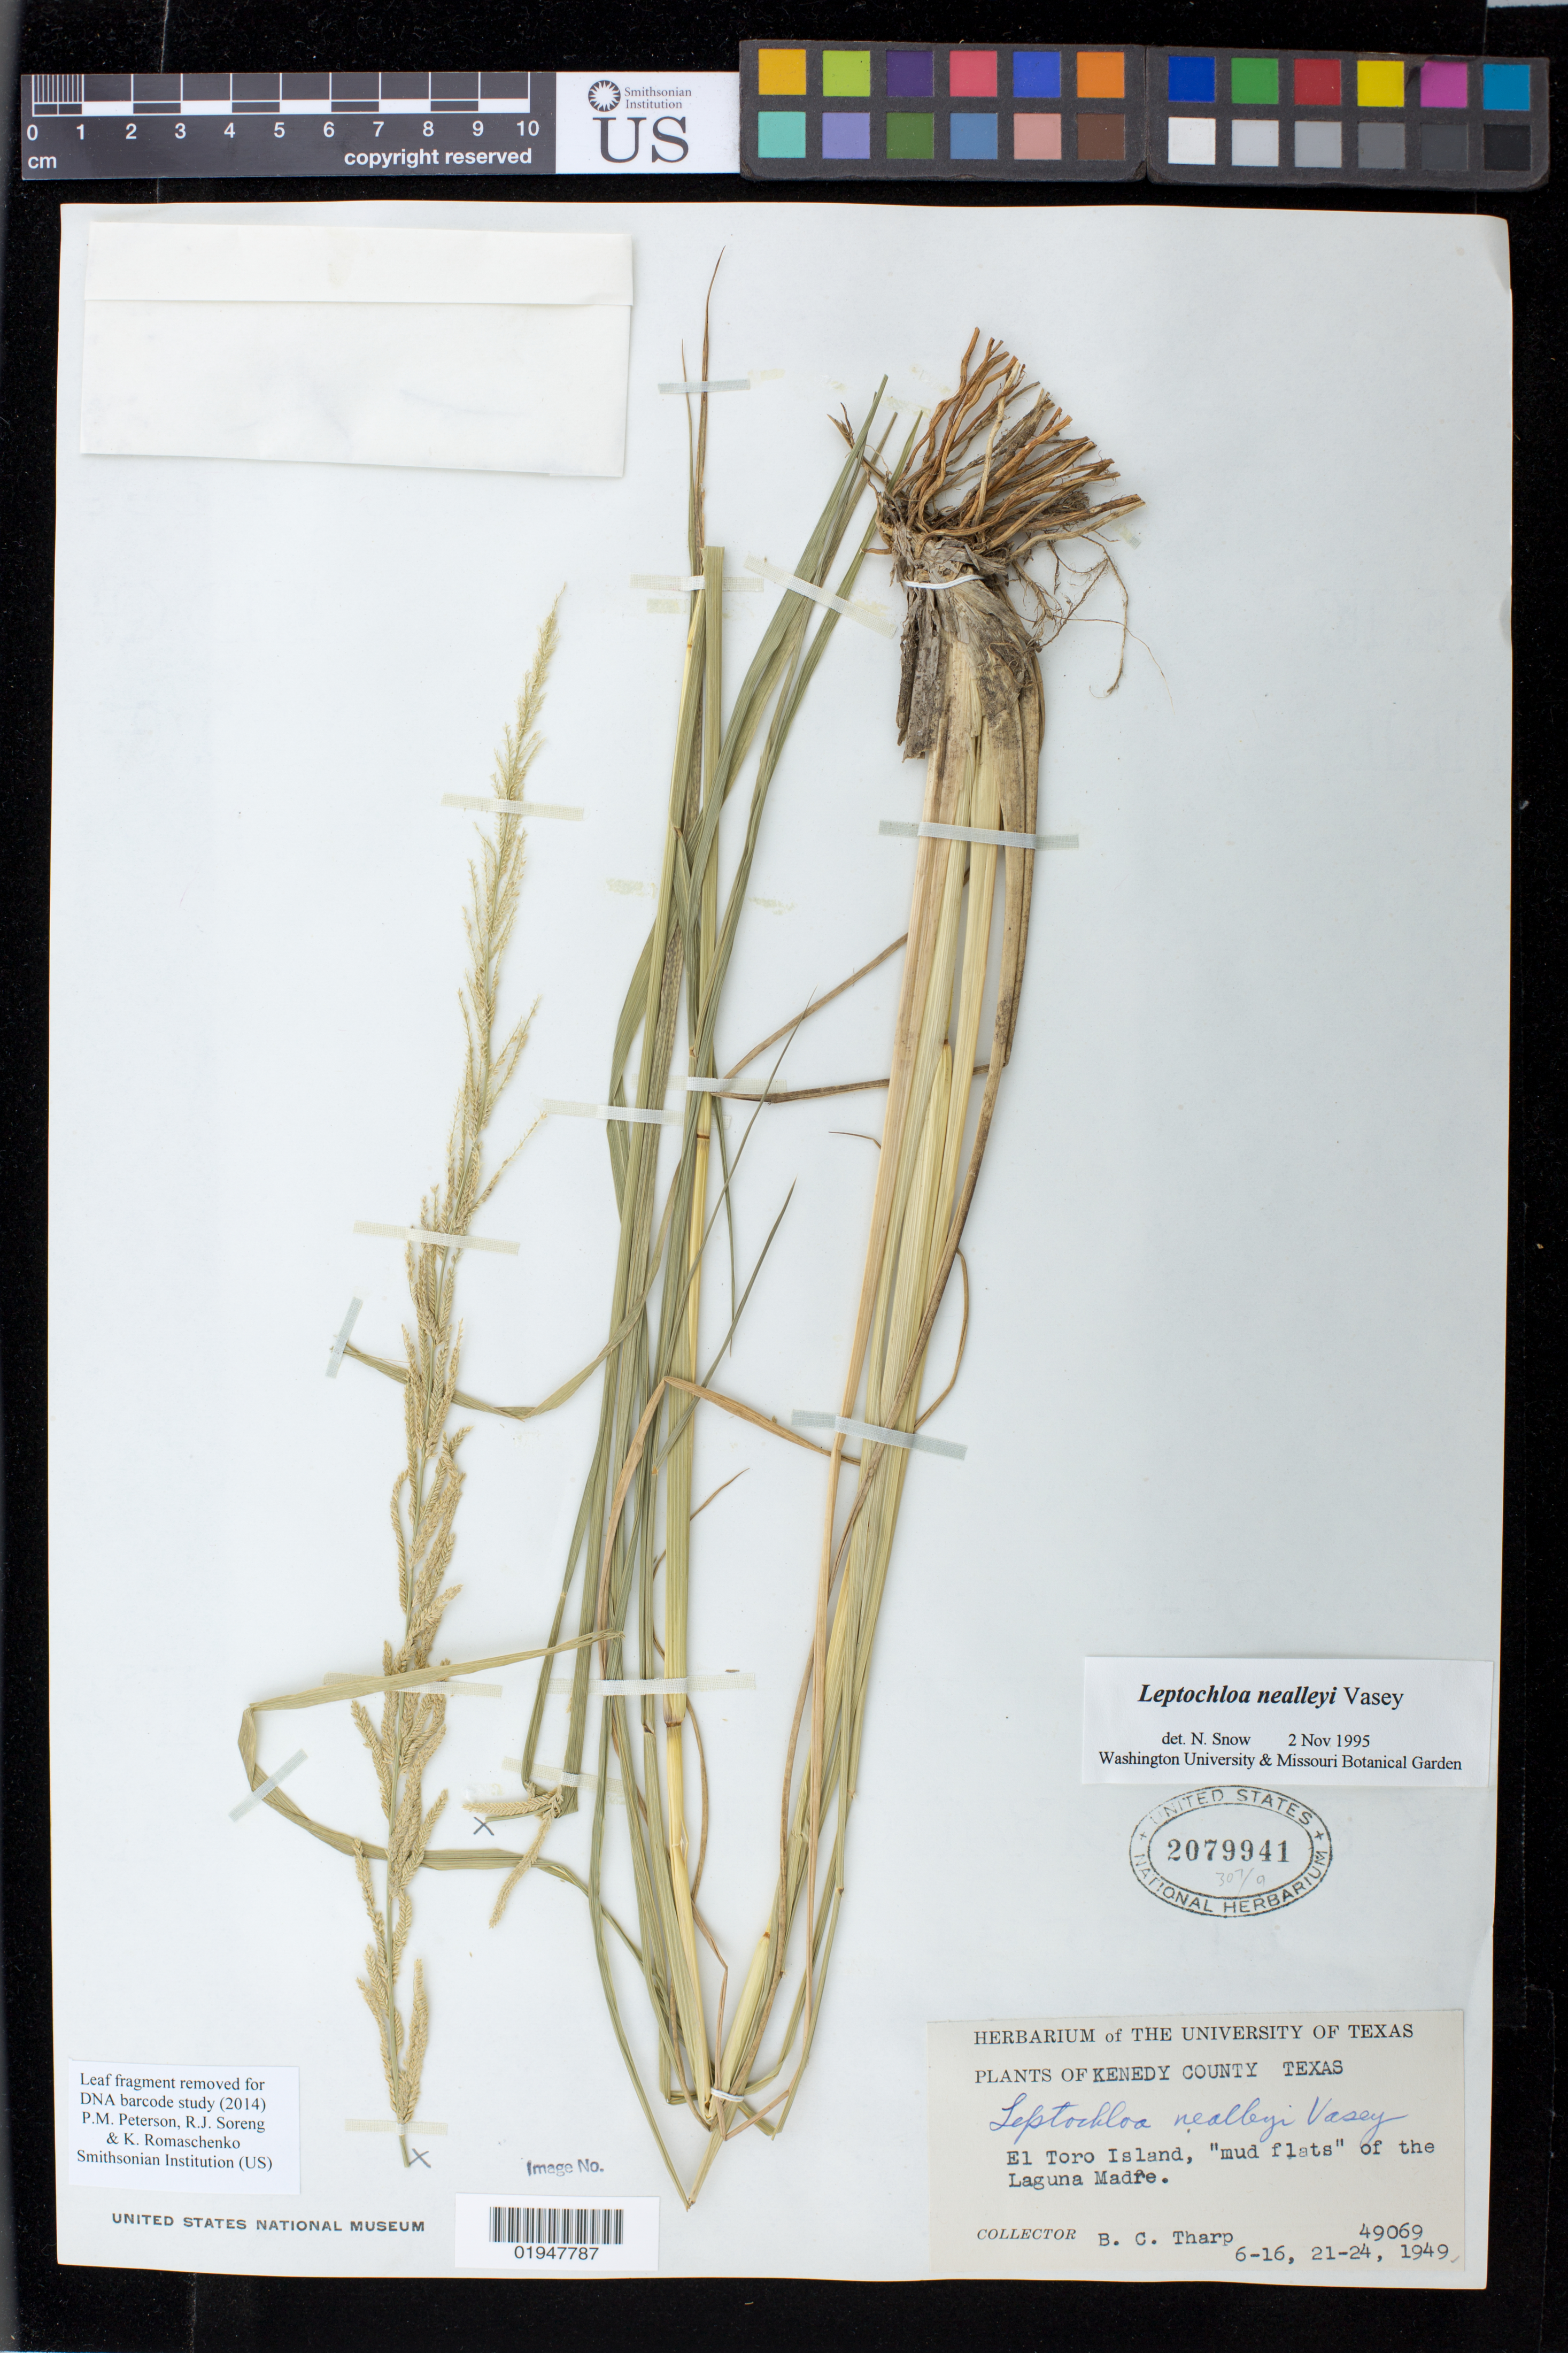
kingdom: Plantae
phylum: Tracheophyta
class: Liliopsida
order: Poales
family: Poaceae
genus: Leptochloa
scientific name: Leptochloa nealleyi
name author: Vasey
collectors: B. C. Tharp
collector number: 49069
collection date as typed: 6-16, 21-24, 1949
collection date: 1949-06-16,1949-06-21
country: United States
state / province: Texas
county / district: Kenedy County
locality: El Toro Island, Laguna Madre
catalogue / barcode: US 2079941